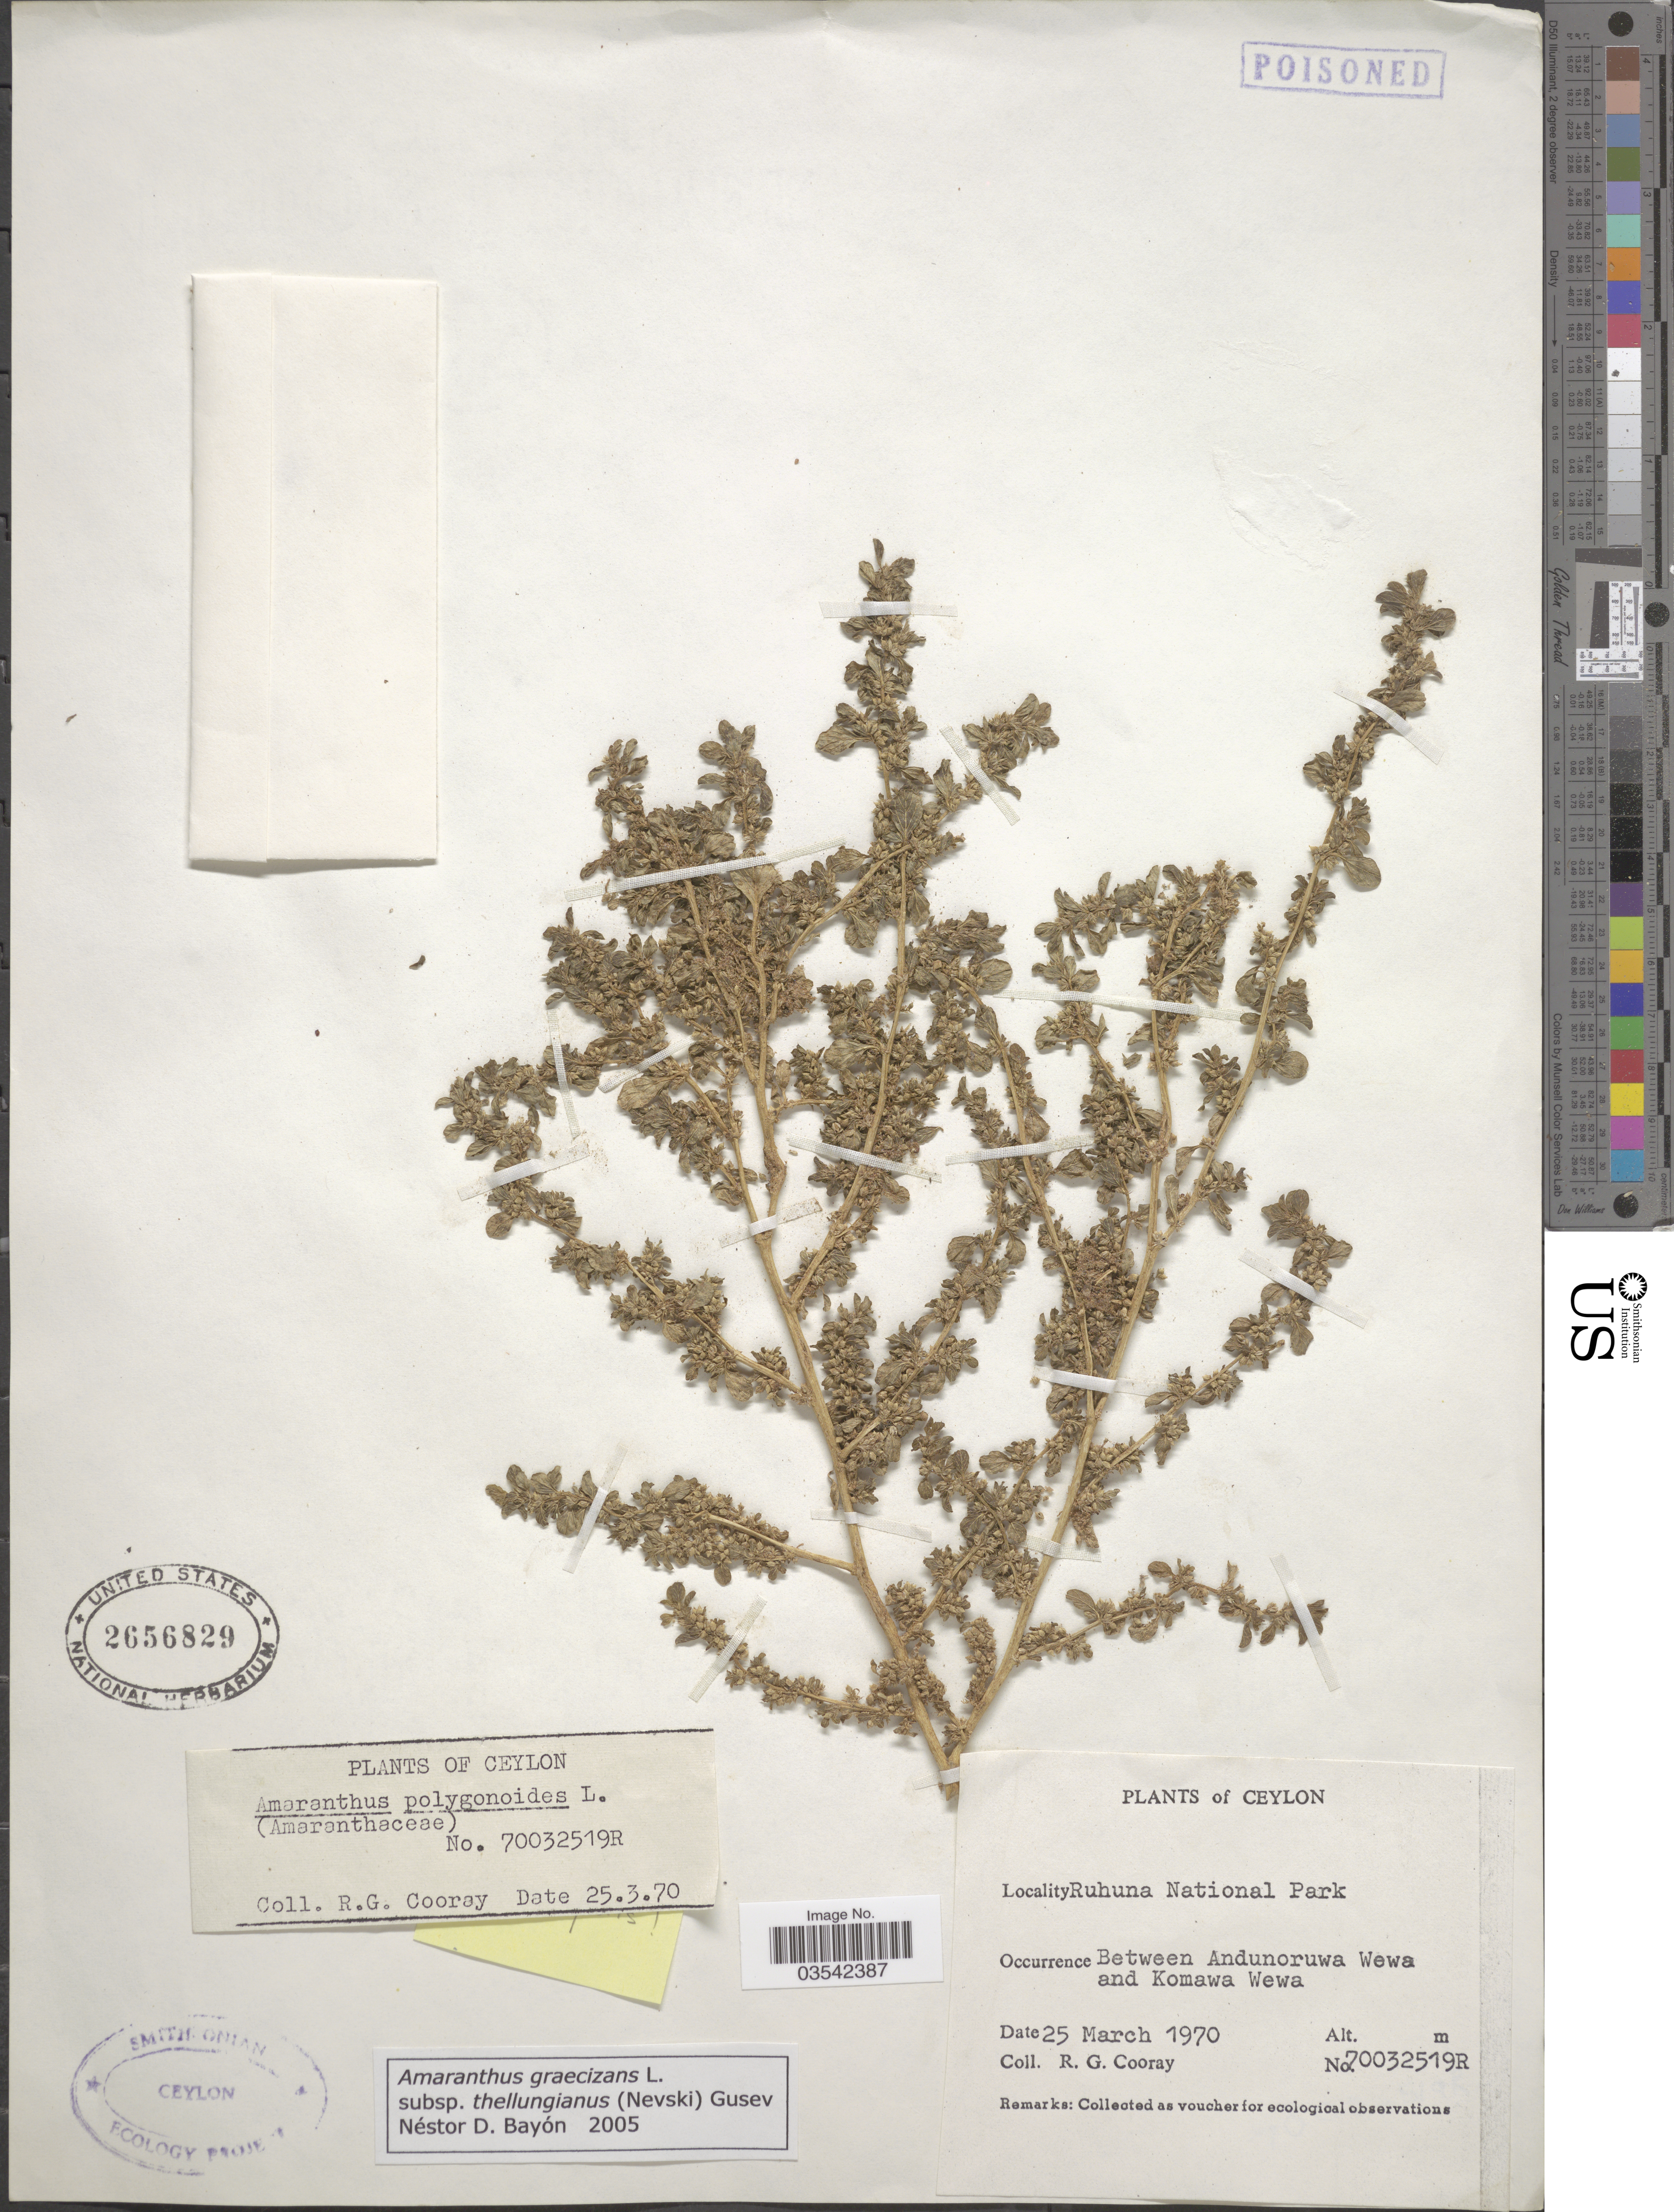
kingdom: Plantae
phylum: Tracheophyta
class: Magnoliopsida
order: Caryophyllales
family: Amaranthaceae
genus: Amaranthus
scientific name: Amaranthus graecizans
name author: L.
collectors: R. Cooray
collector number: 70032519R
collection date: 1970-03-25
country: Sri Lanka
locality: Ceylon. Ruhuna National Park. Between Andunoruwa Wewa and Komawa Wewa.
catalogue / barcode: US 2656829